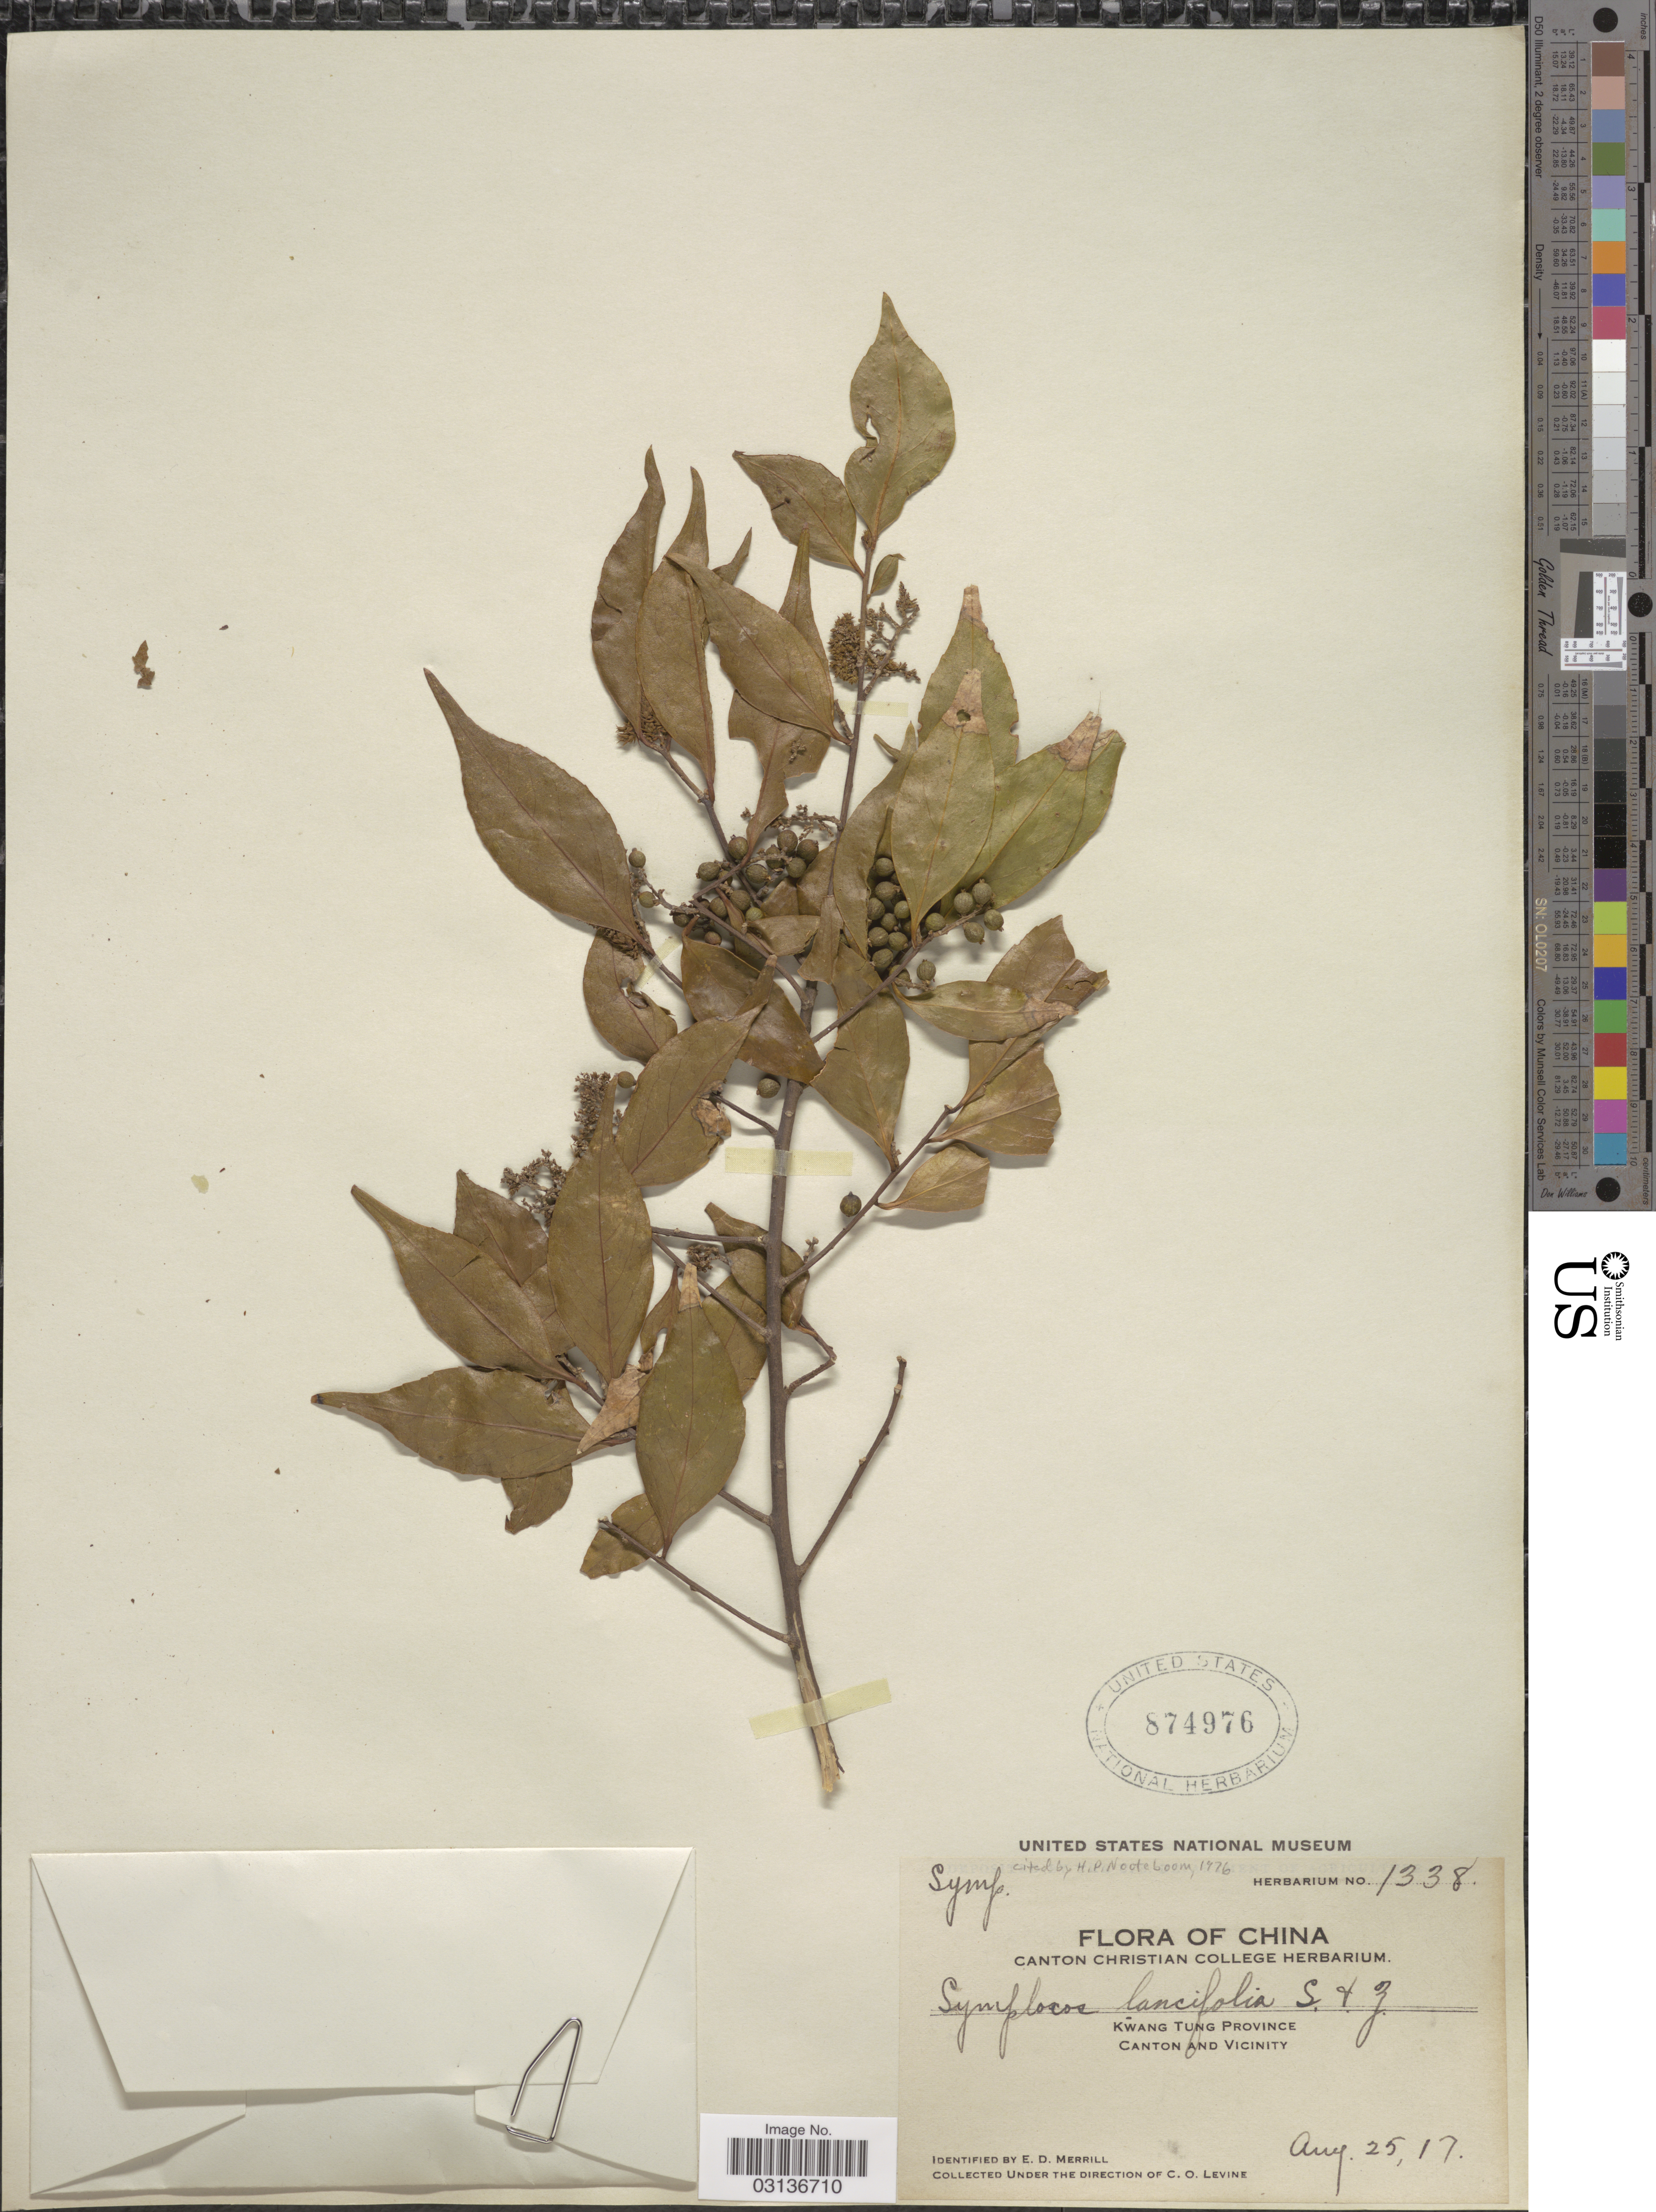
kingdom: Plantae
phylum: Tracheophyta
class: Magnoliopsida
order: Ericales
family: Symplocaceae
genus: Symplocos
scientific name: Symplocos lancifolia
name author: Siebert & Zucc.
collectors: C. O. Levine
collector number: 1338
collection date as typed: Transcribed d/m/y: 25/8/17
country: China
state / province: Guangdong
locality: Kwang Tung Province. Canton and Vicinity.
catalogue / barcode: US 874976